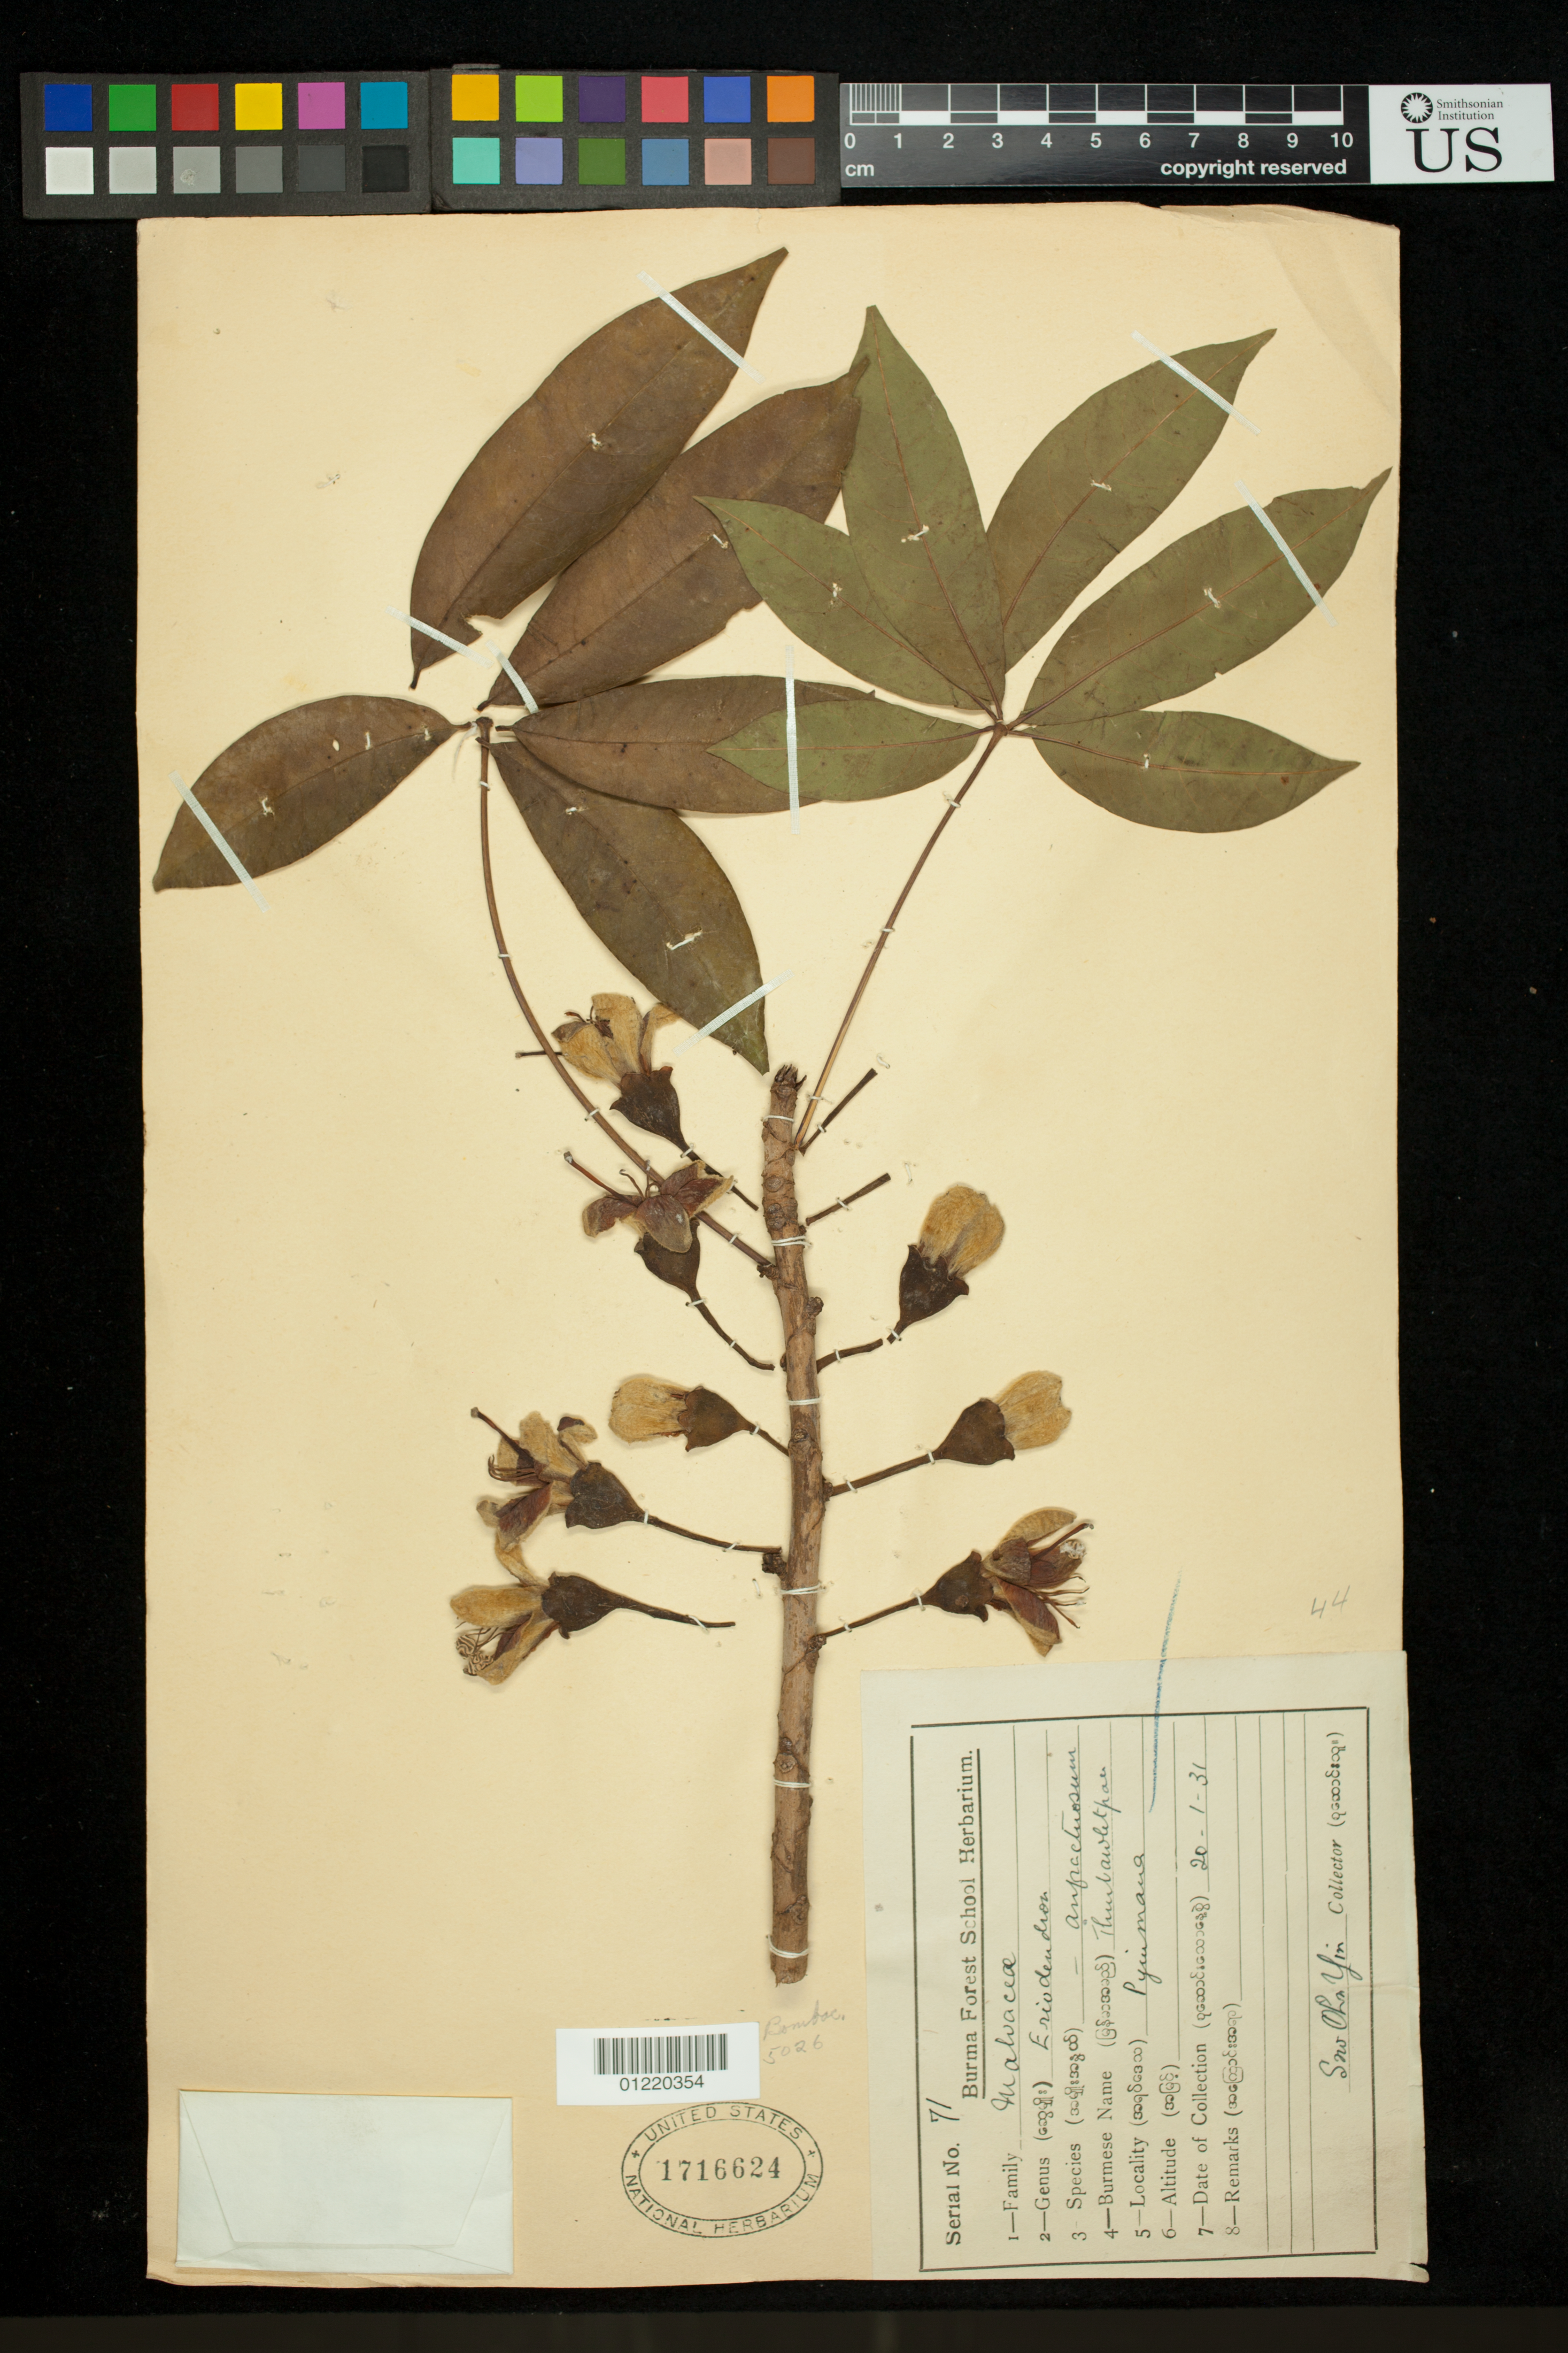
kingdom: Plantae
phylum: Tracheophyta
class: Magnoliopsida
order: Malvales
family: Malvaceae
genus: Ceiba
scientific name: Ceiba pentandra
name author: (L.) Gaertn.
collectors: Sno Ohn Yin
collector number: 71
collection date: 1931-01-20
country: Myanmar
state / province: Mandalay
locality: Pyinmana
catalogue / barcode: US 1716624